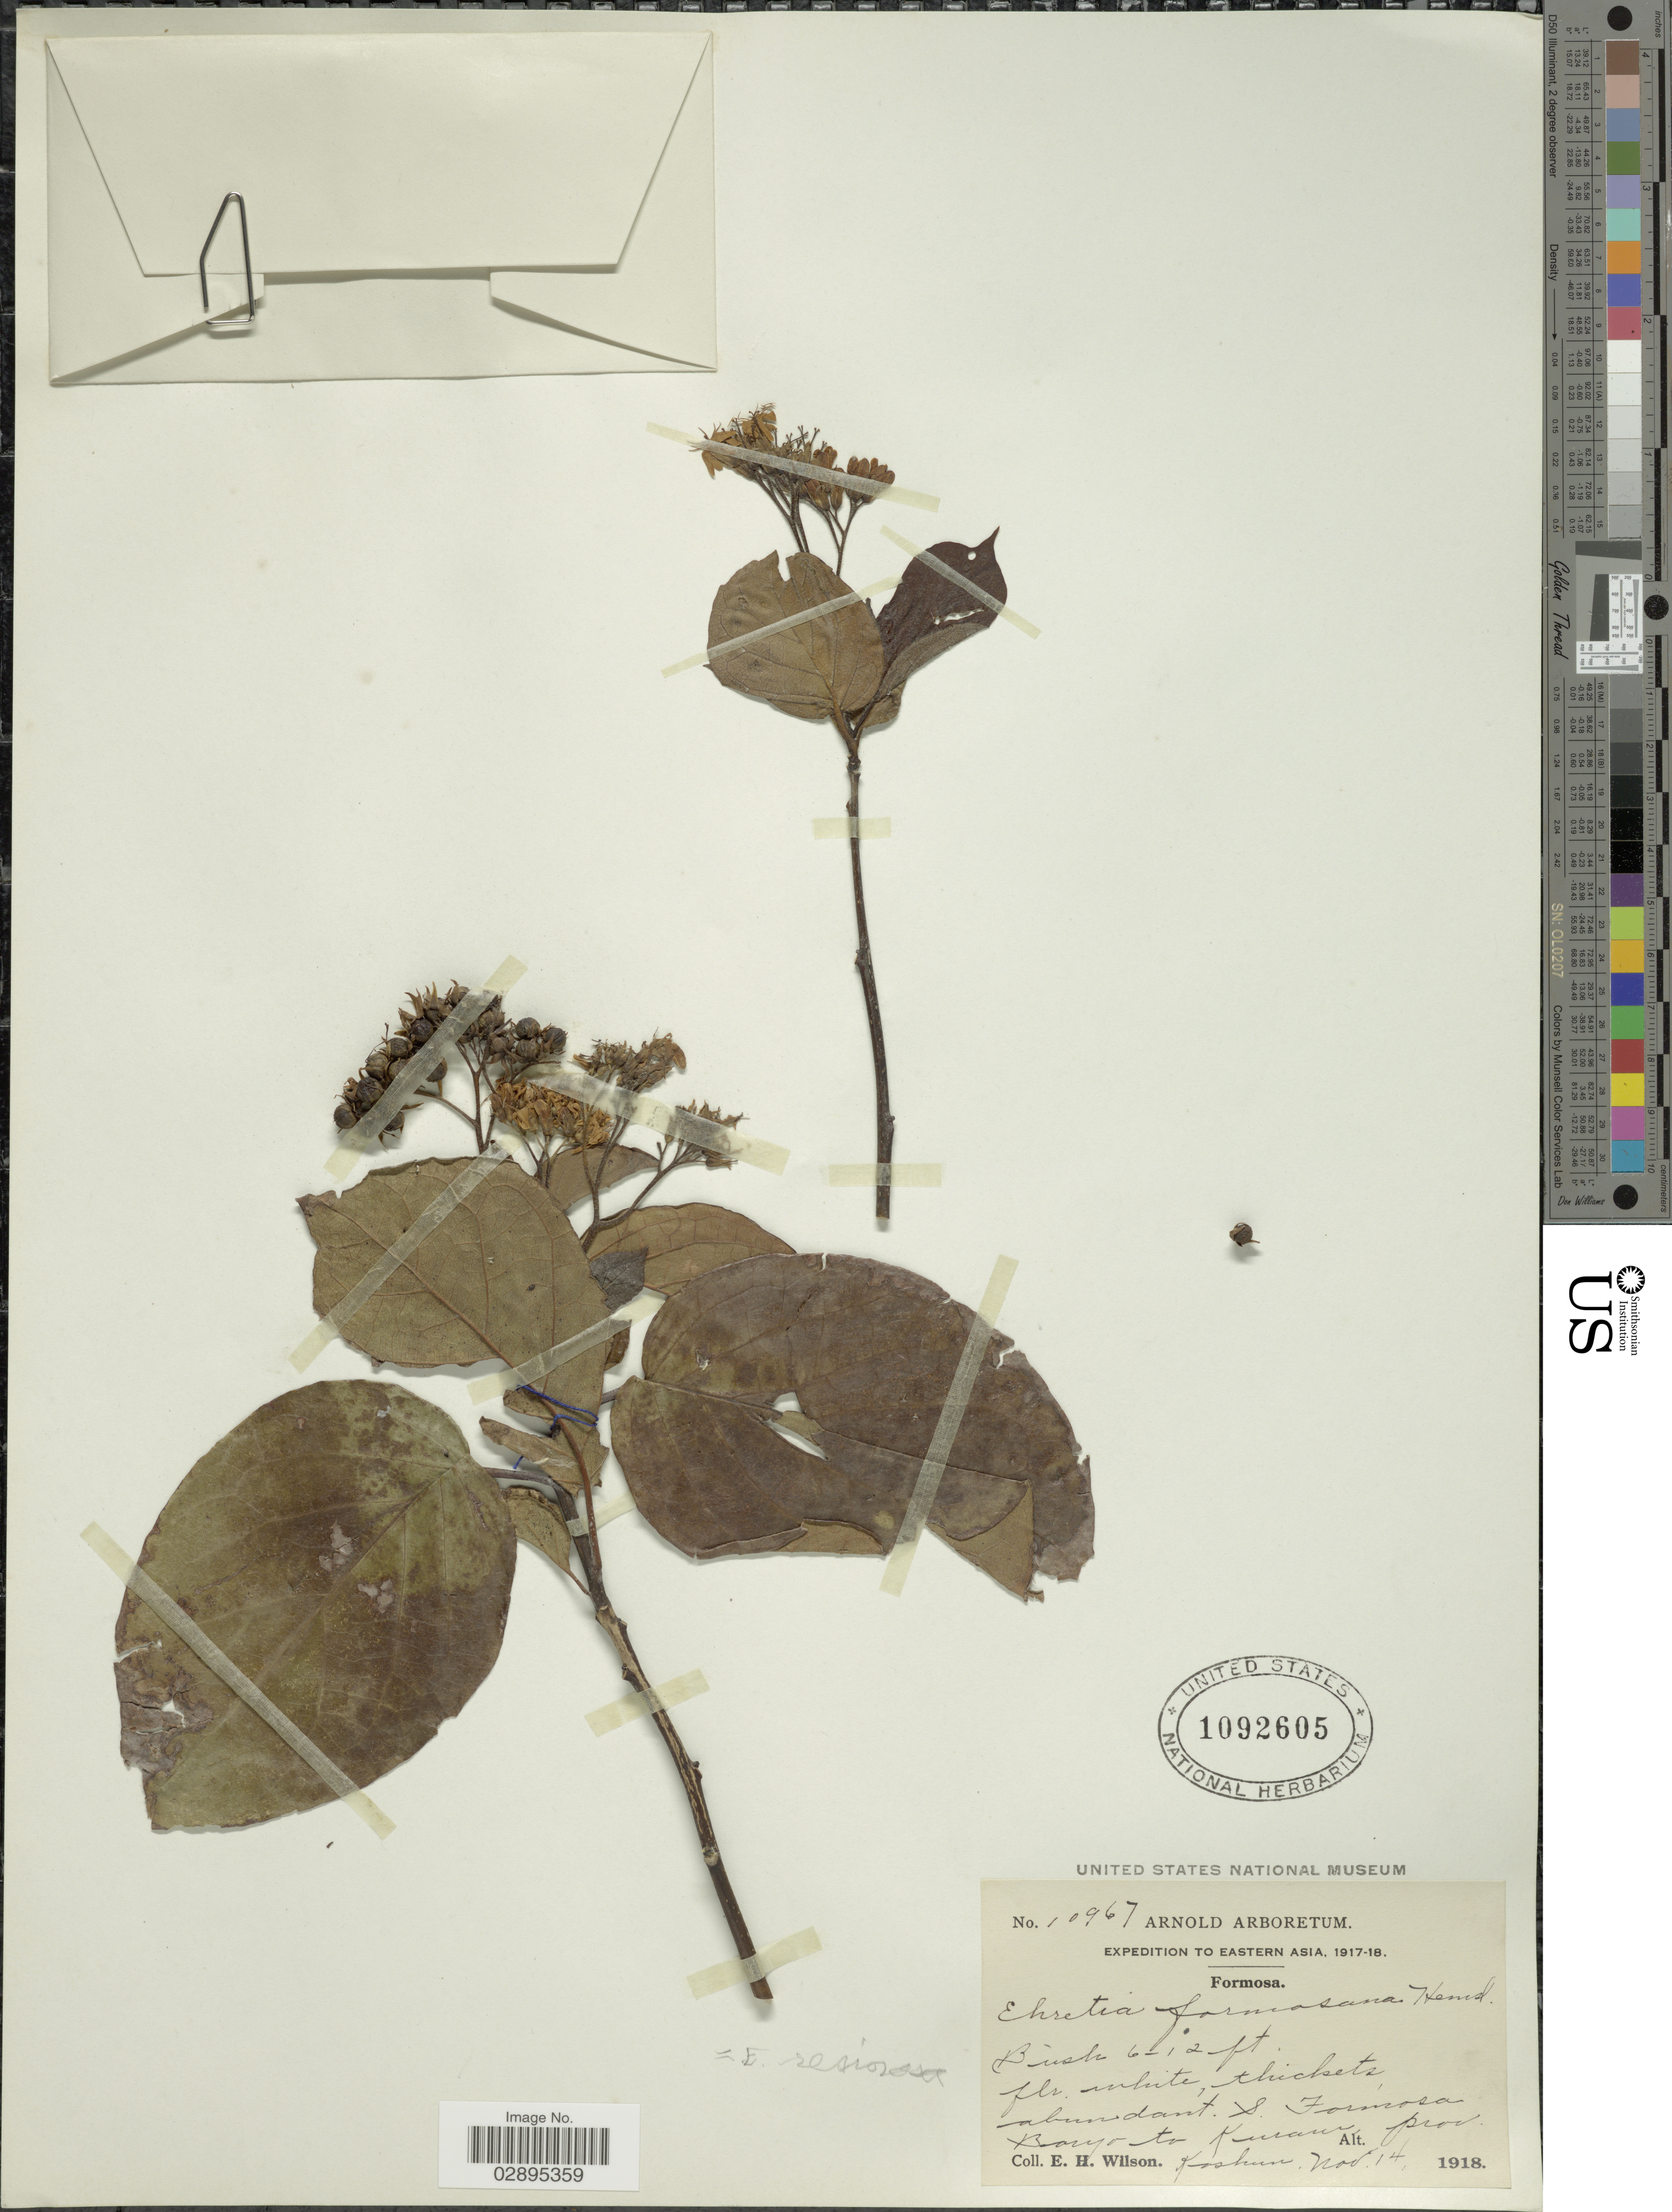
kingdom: Plantae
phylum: Tracheophyta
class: Magnoliopsida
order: Boraginales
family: Ehretiaceae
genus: Ehretia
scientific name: Ehretia resinosa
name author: Hance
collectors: E. Wilson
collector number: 10967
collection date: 1918-11-14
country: Taiwan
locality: Formosa. Boryo to Kuraru, prov. Koshun. Eastern Asia.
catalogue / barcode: US 1092605